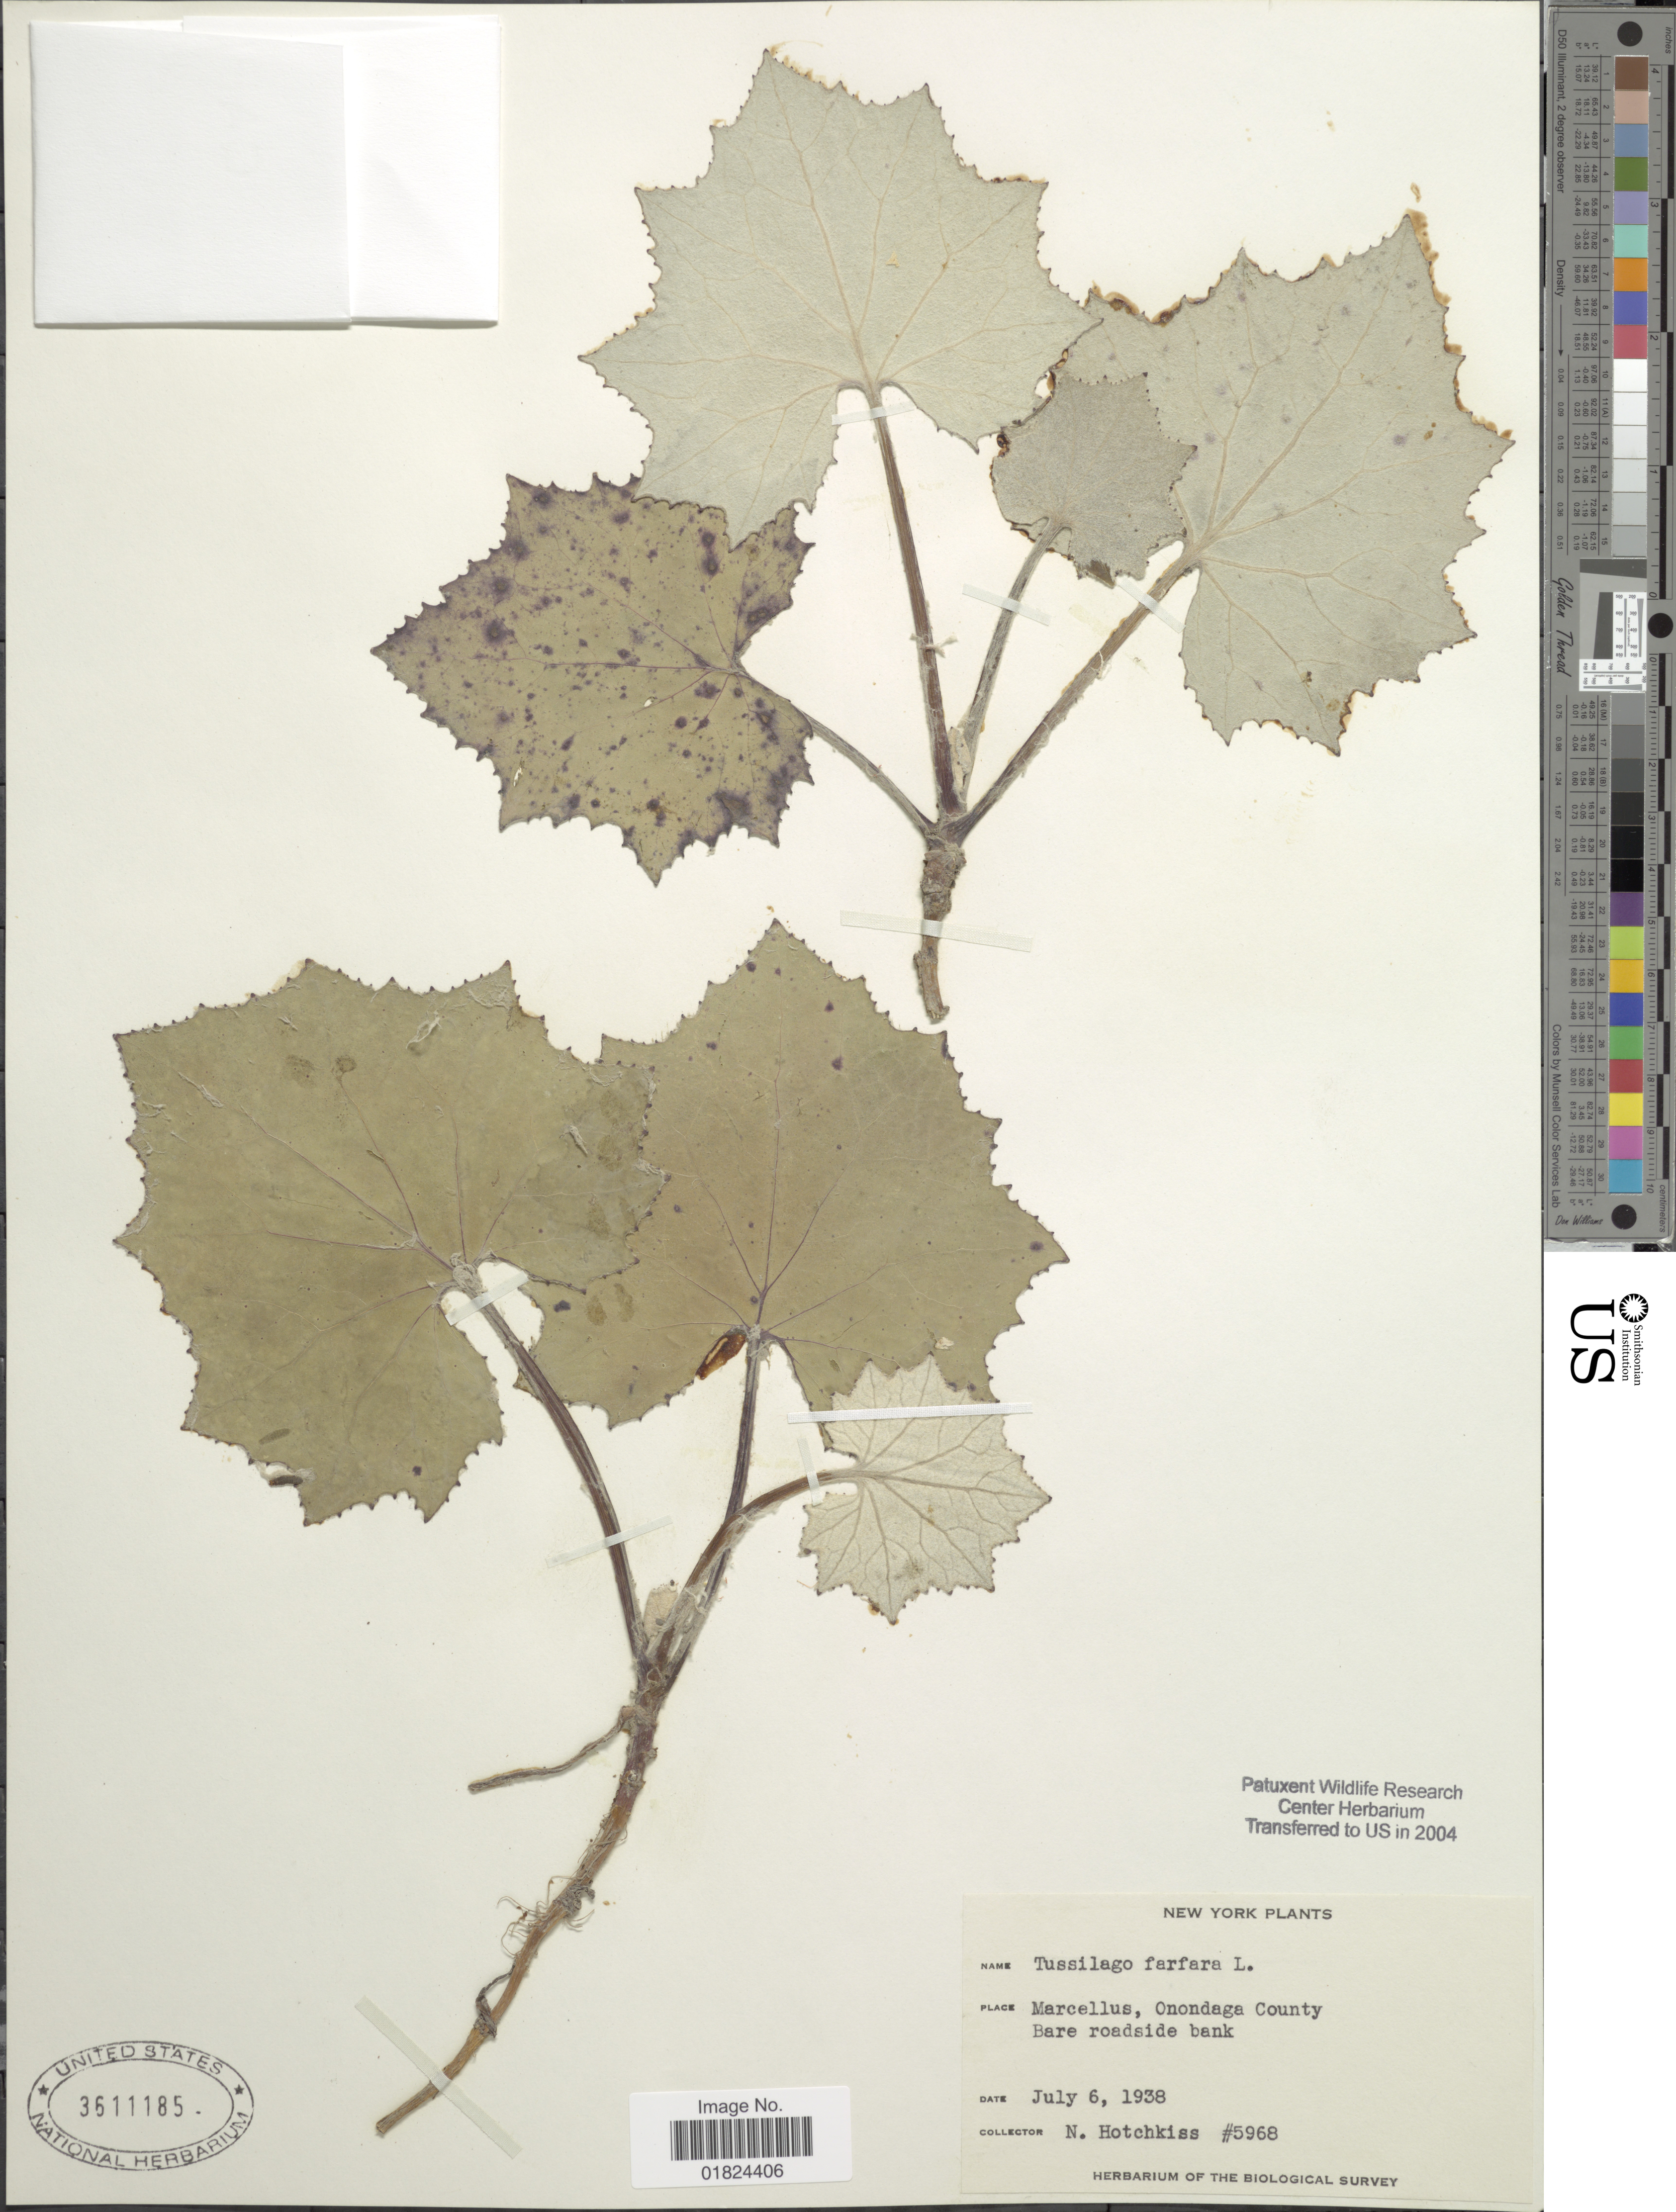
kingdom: Plantae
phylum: Tracheophyta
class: Magnoliopsida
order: Asterales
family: Asteraceae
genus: Tussilago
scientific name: Tussilago farfara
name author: L.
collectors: N. Hotchkiss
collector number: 5968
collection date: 1938-07-06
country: United States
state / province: New York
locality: Marcellus, Onondaga County, Bare roadside bank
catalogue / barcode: US 3611185